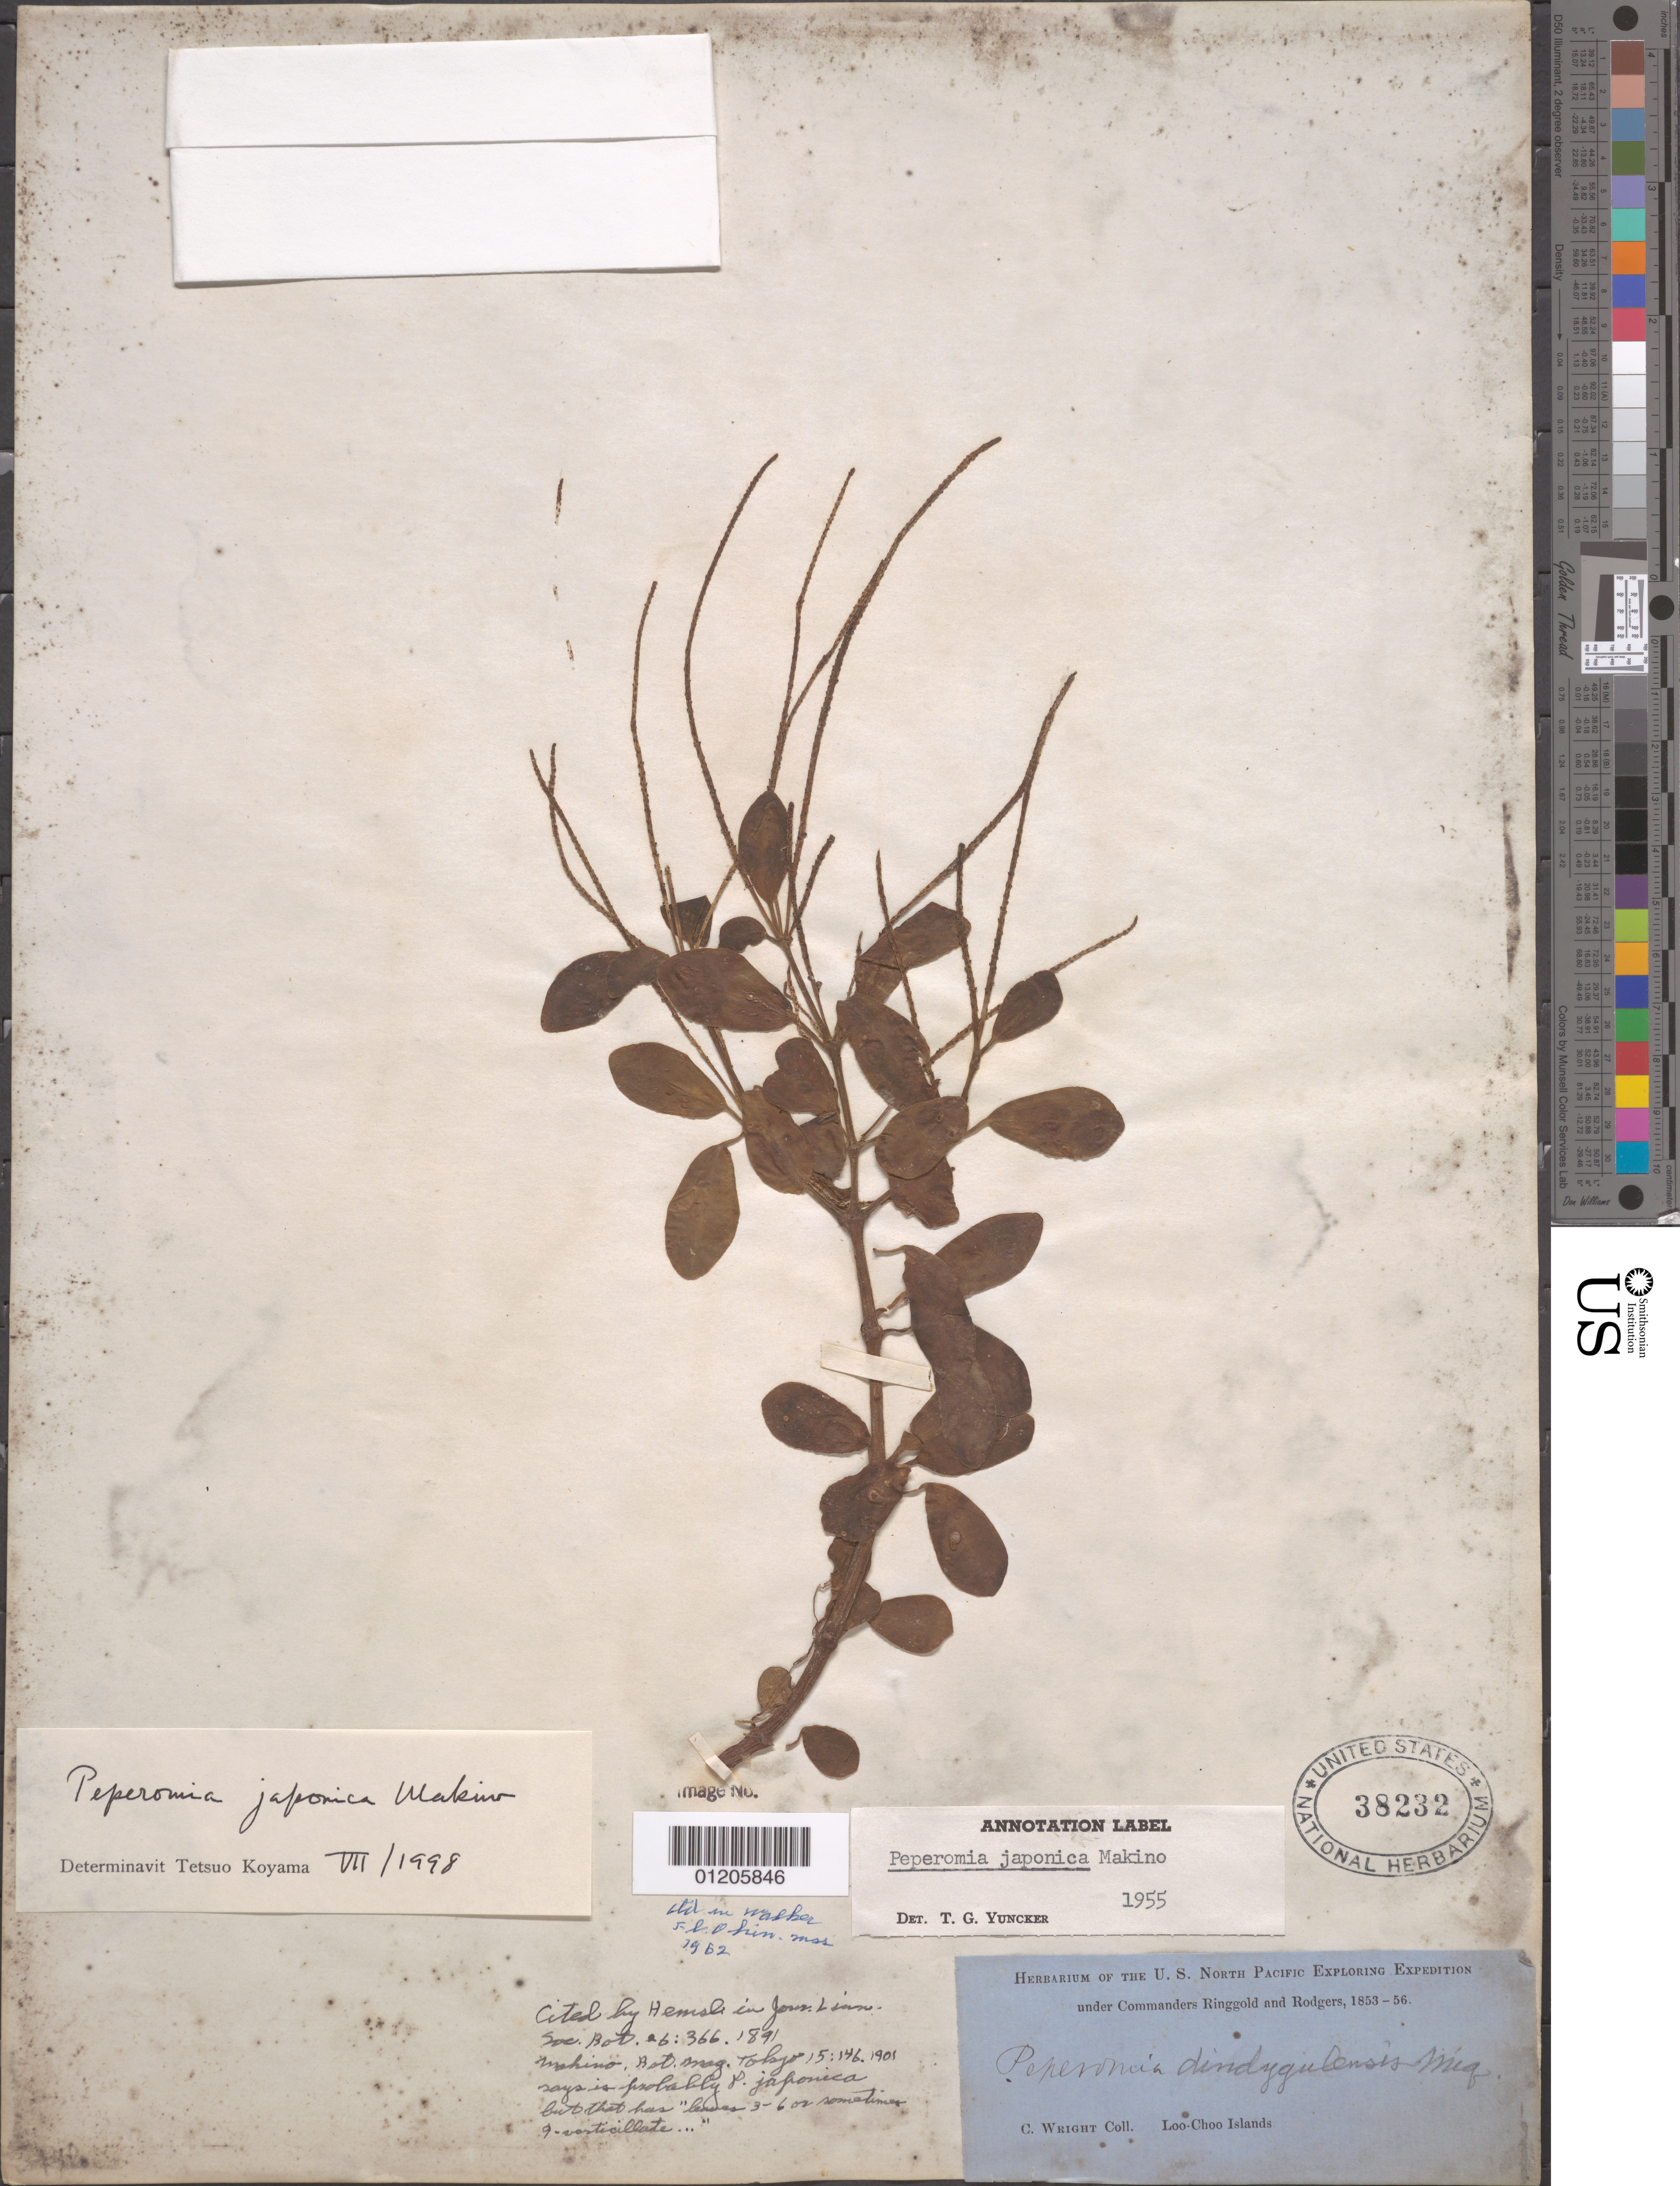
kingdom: Plantae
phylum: Tracheophyta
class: Magnoliopsida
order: Piperales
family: Piperaceae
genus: Peperomia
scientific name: Peperomia japonica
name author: Makino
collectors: C. Wright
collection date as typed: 1853 to -- --- 1856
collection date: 1853/1856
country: Japan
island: Ryukyu Islands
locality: Loo Choo Islands.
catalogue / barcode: US 38232